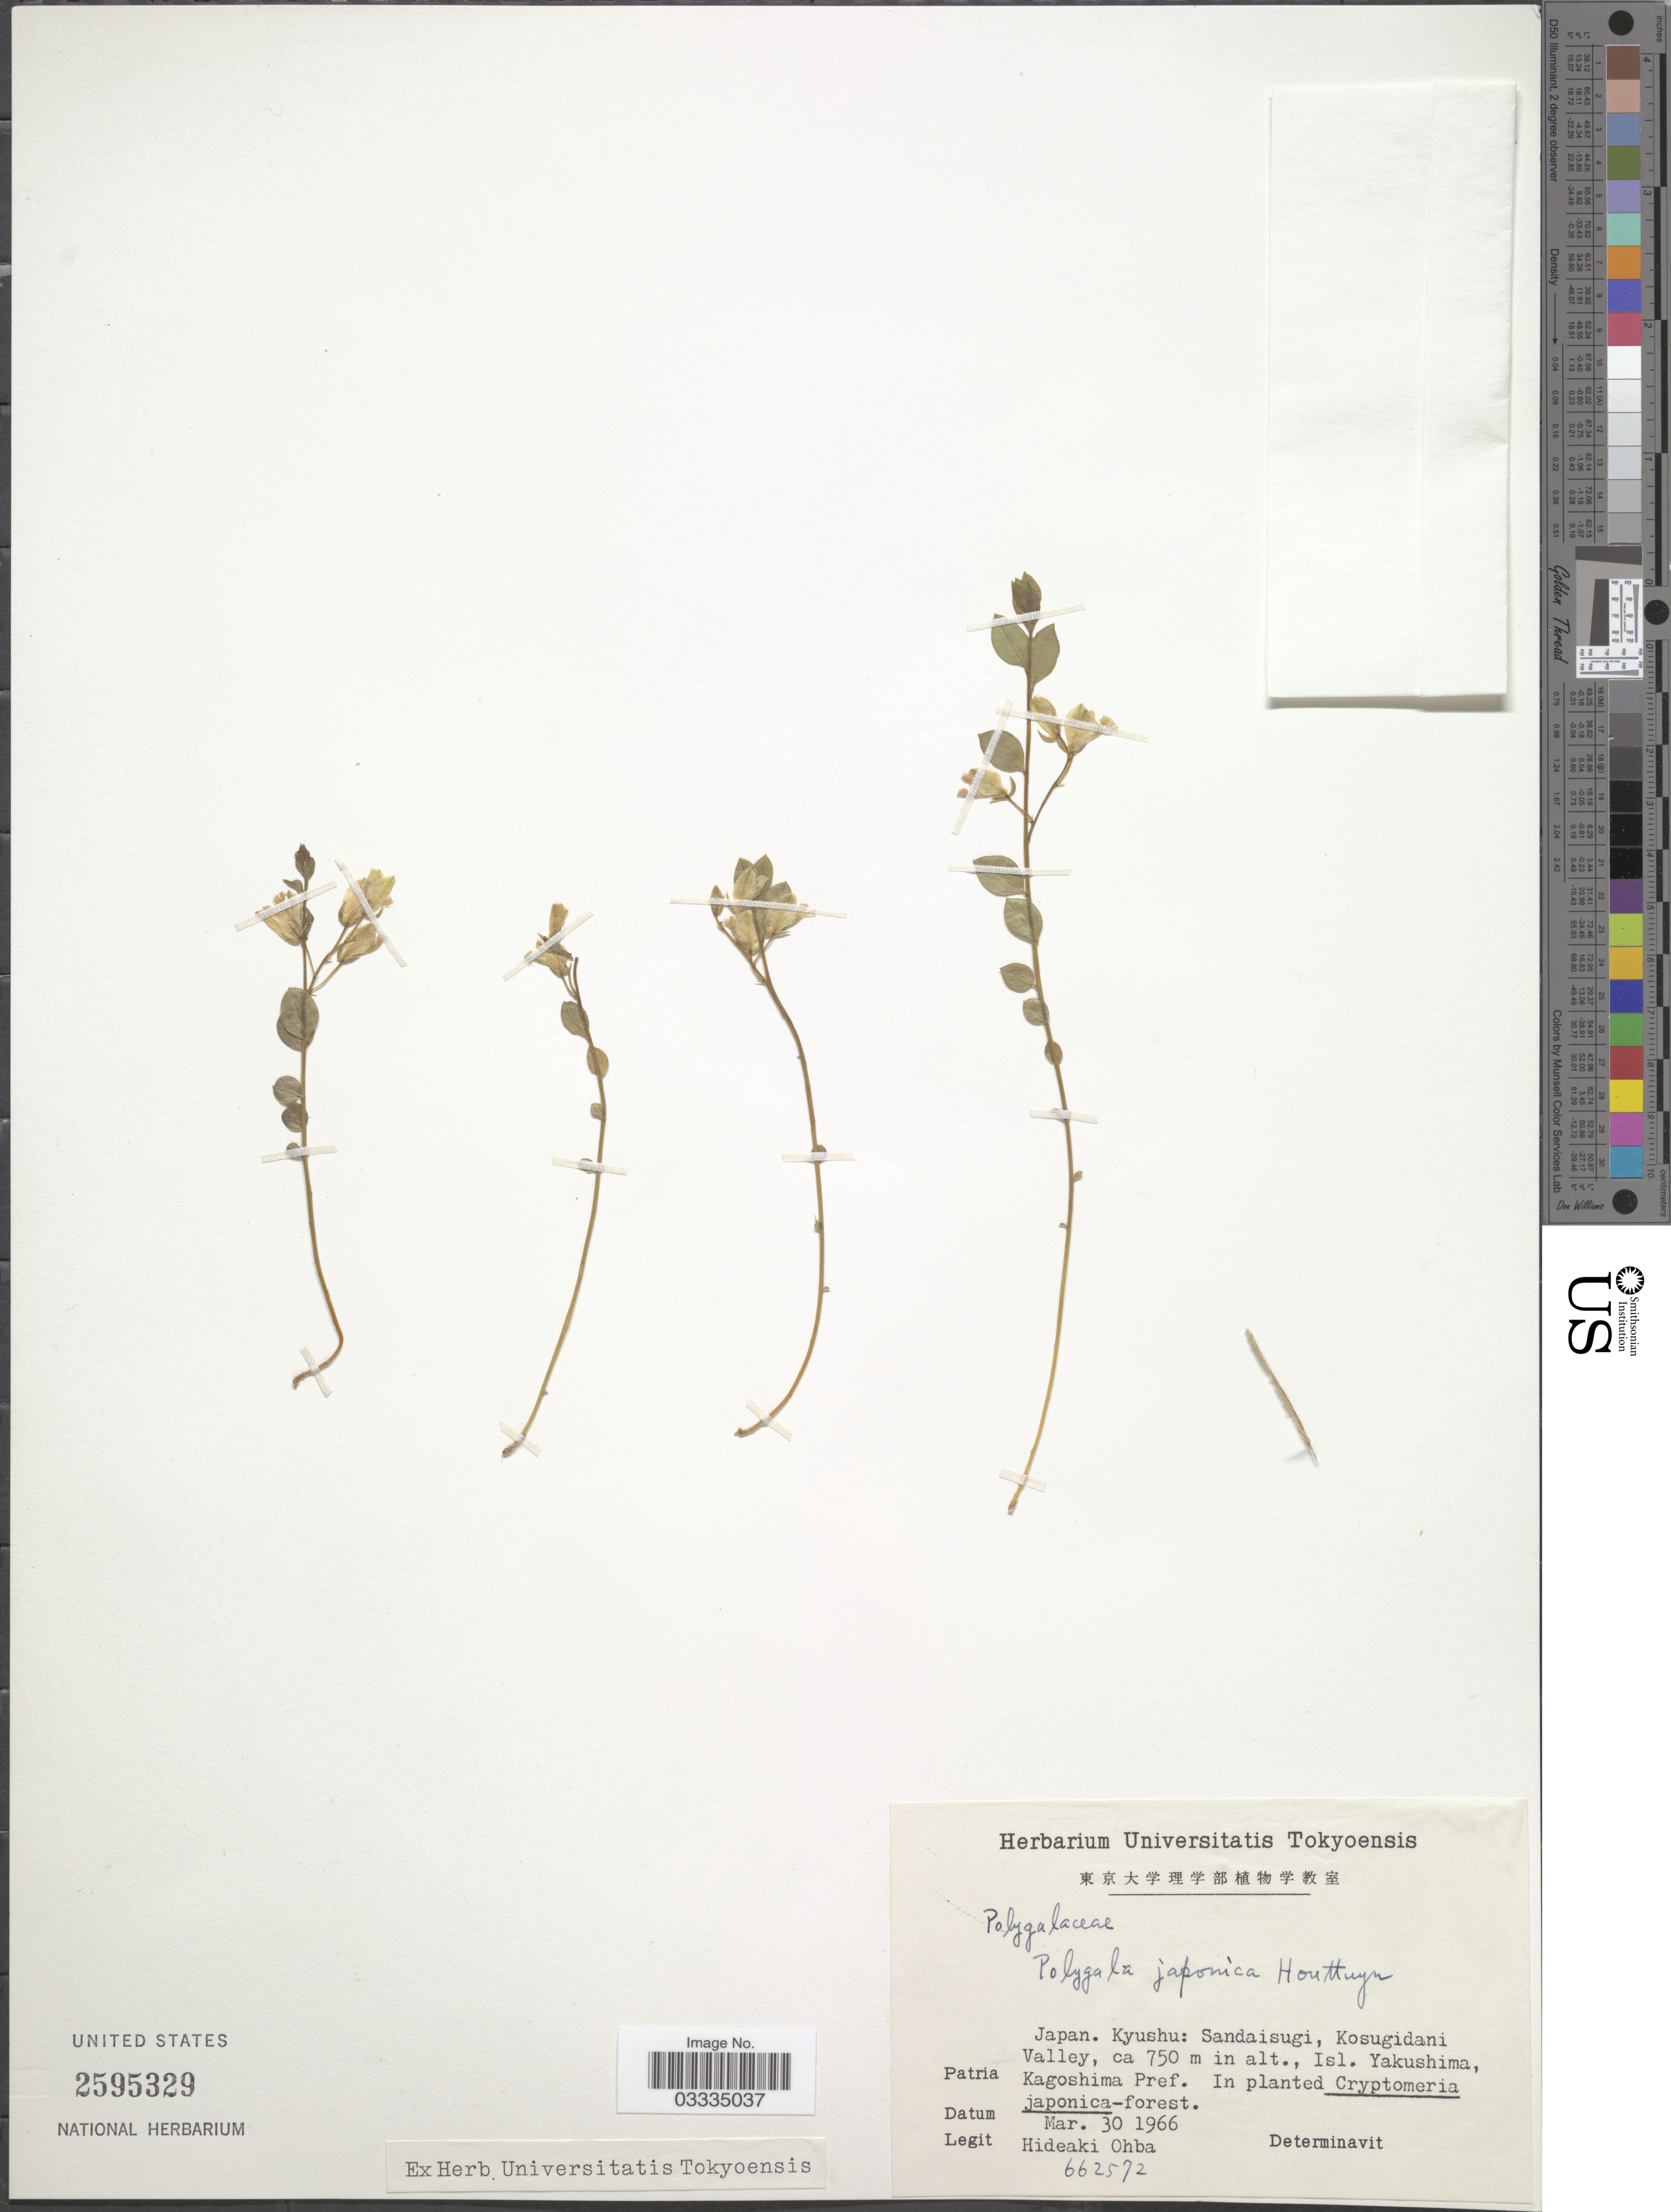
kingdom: Plantae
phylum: Tracheophyta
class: Magnoliopsida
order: Fabales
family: Polygalaceae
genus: Polygala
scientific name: Polygala japonica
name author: Houtt.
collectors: H. Ohba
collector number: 662572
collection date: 1966-03-30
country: Japan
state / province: Kagosima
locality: Kyushu: Sandaisugi, Kosugidani Valley, Isl. Yakushima, Kagoshima Pref.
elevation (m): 750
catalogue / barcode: US 2595329